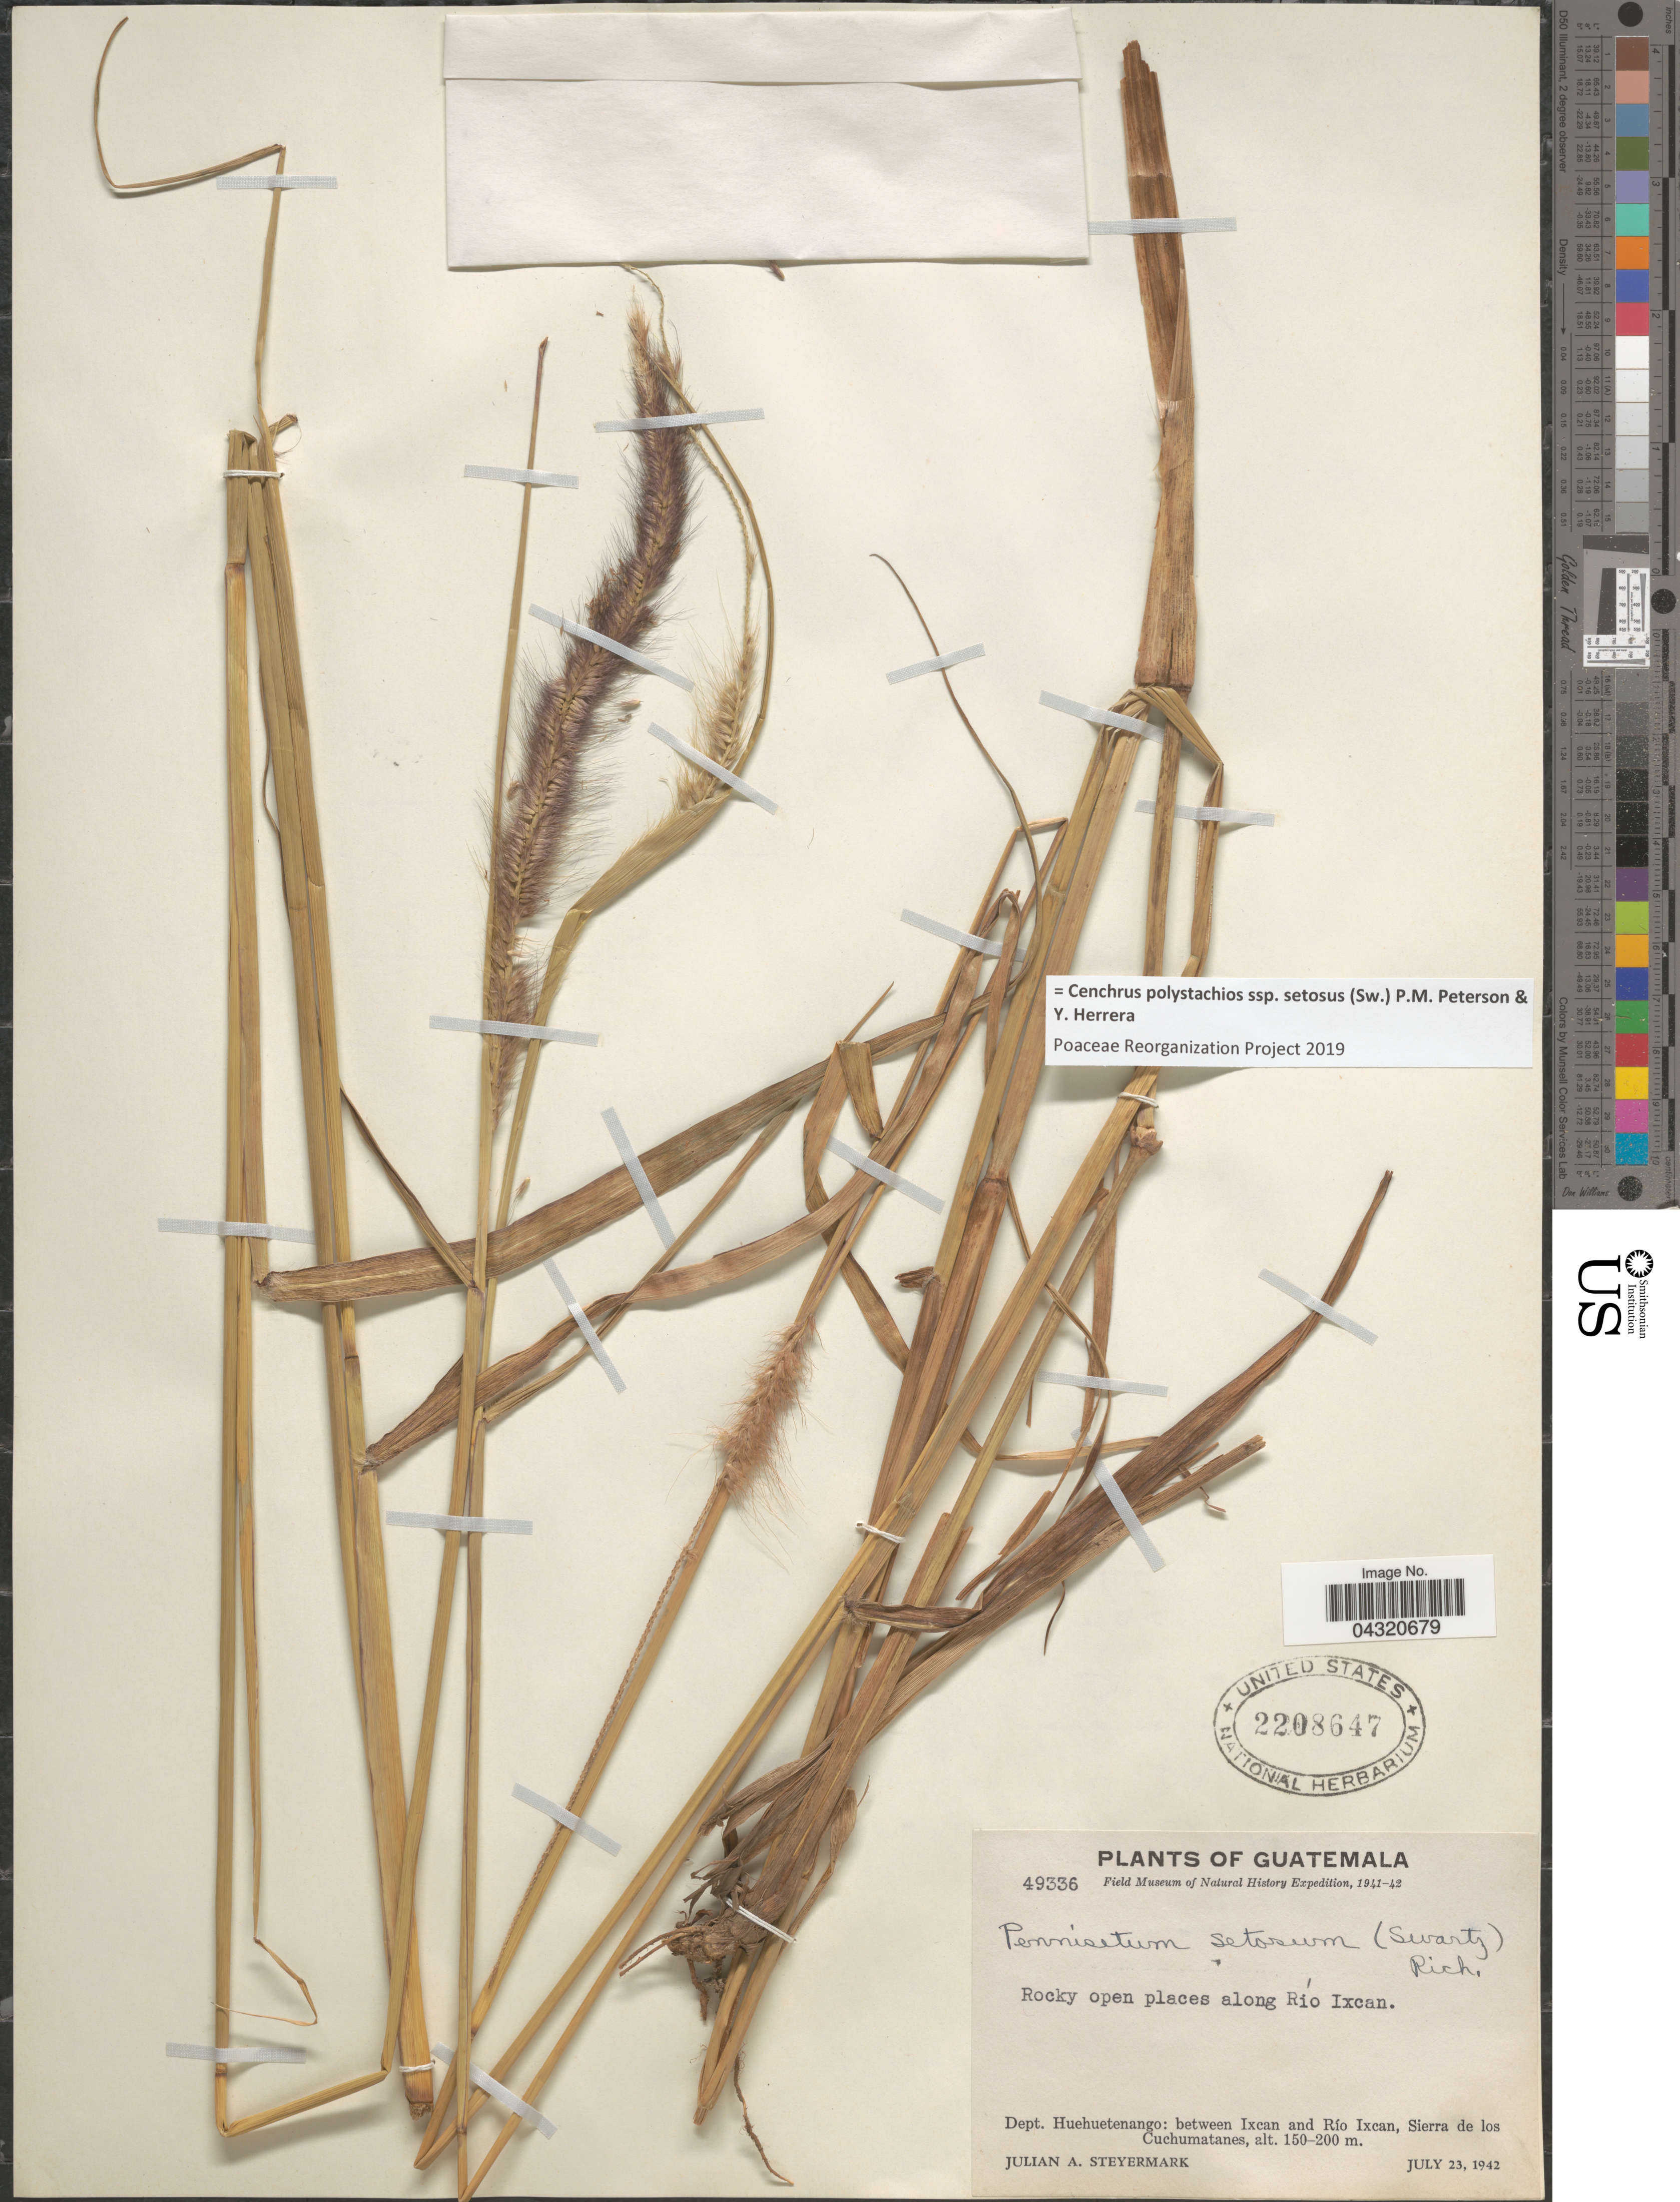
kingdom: Plantae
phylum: Tracheophyta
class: Liliopsida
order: Poales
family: Poaceae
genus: Cenchrus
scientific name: Cenchrus polystachios subsp. setosus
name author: (Sw.) P.M. Peterson & Y. Herrera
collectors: J. Steyermark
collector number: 49336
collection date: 1942-07-23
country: Guatemala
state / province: Huehuetenango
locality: Field Museum of Natural History Expedition, 1941-42. Rocky open places along Río Ixcan. dept. Huehuetenango: betweeen Ixcan and Río Ixcan, Sierra de los Cuchumatanes.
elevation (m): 150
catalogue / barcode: US 2208647